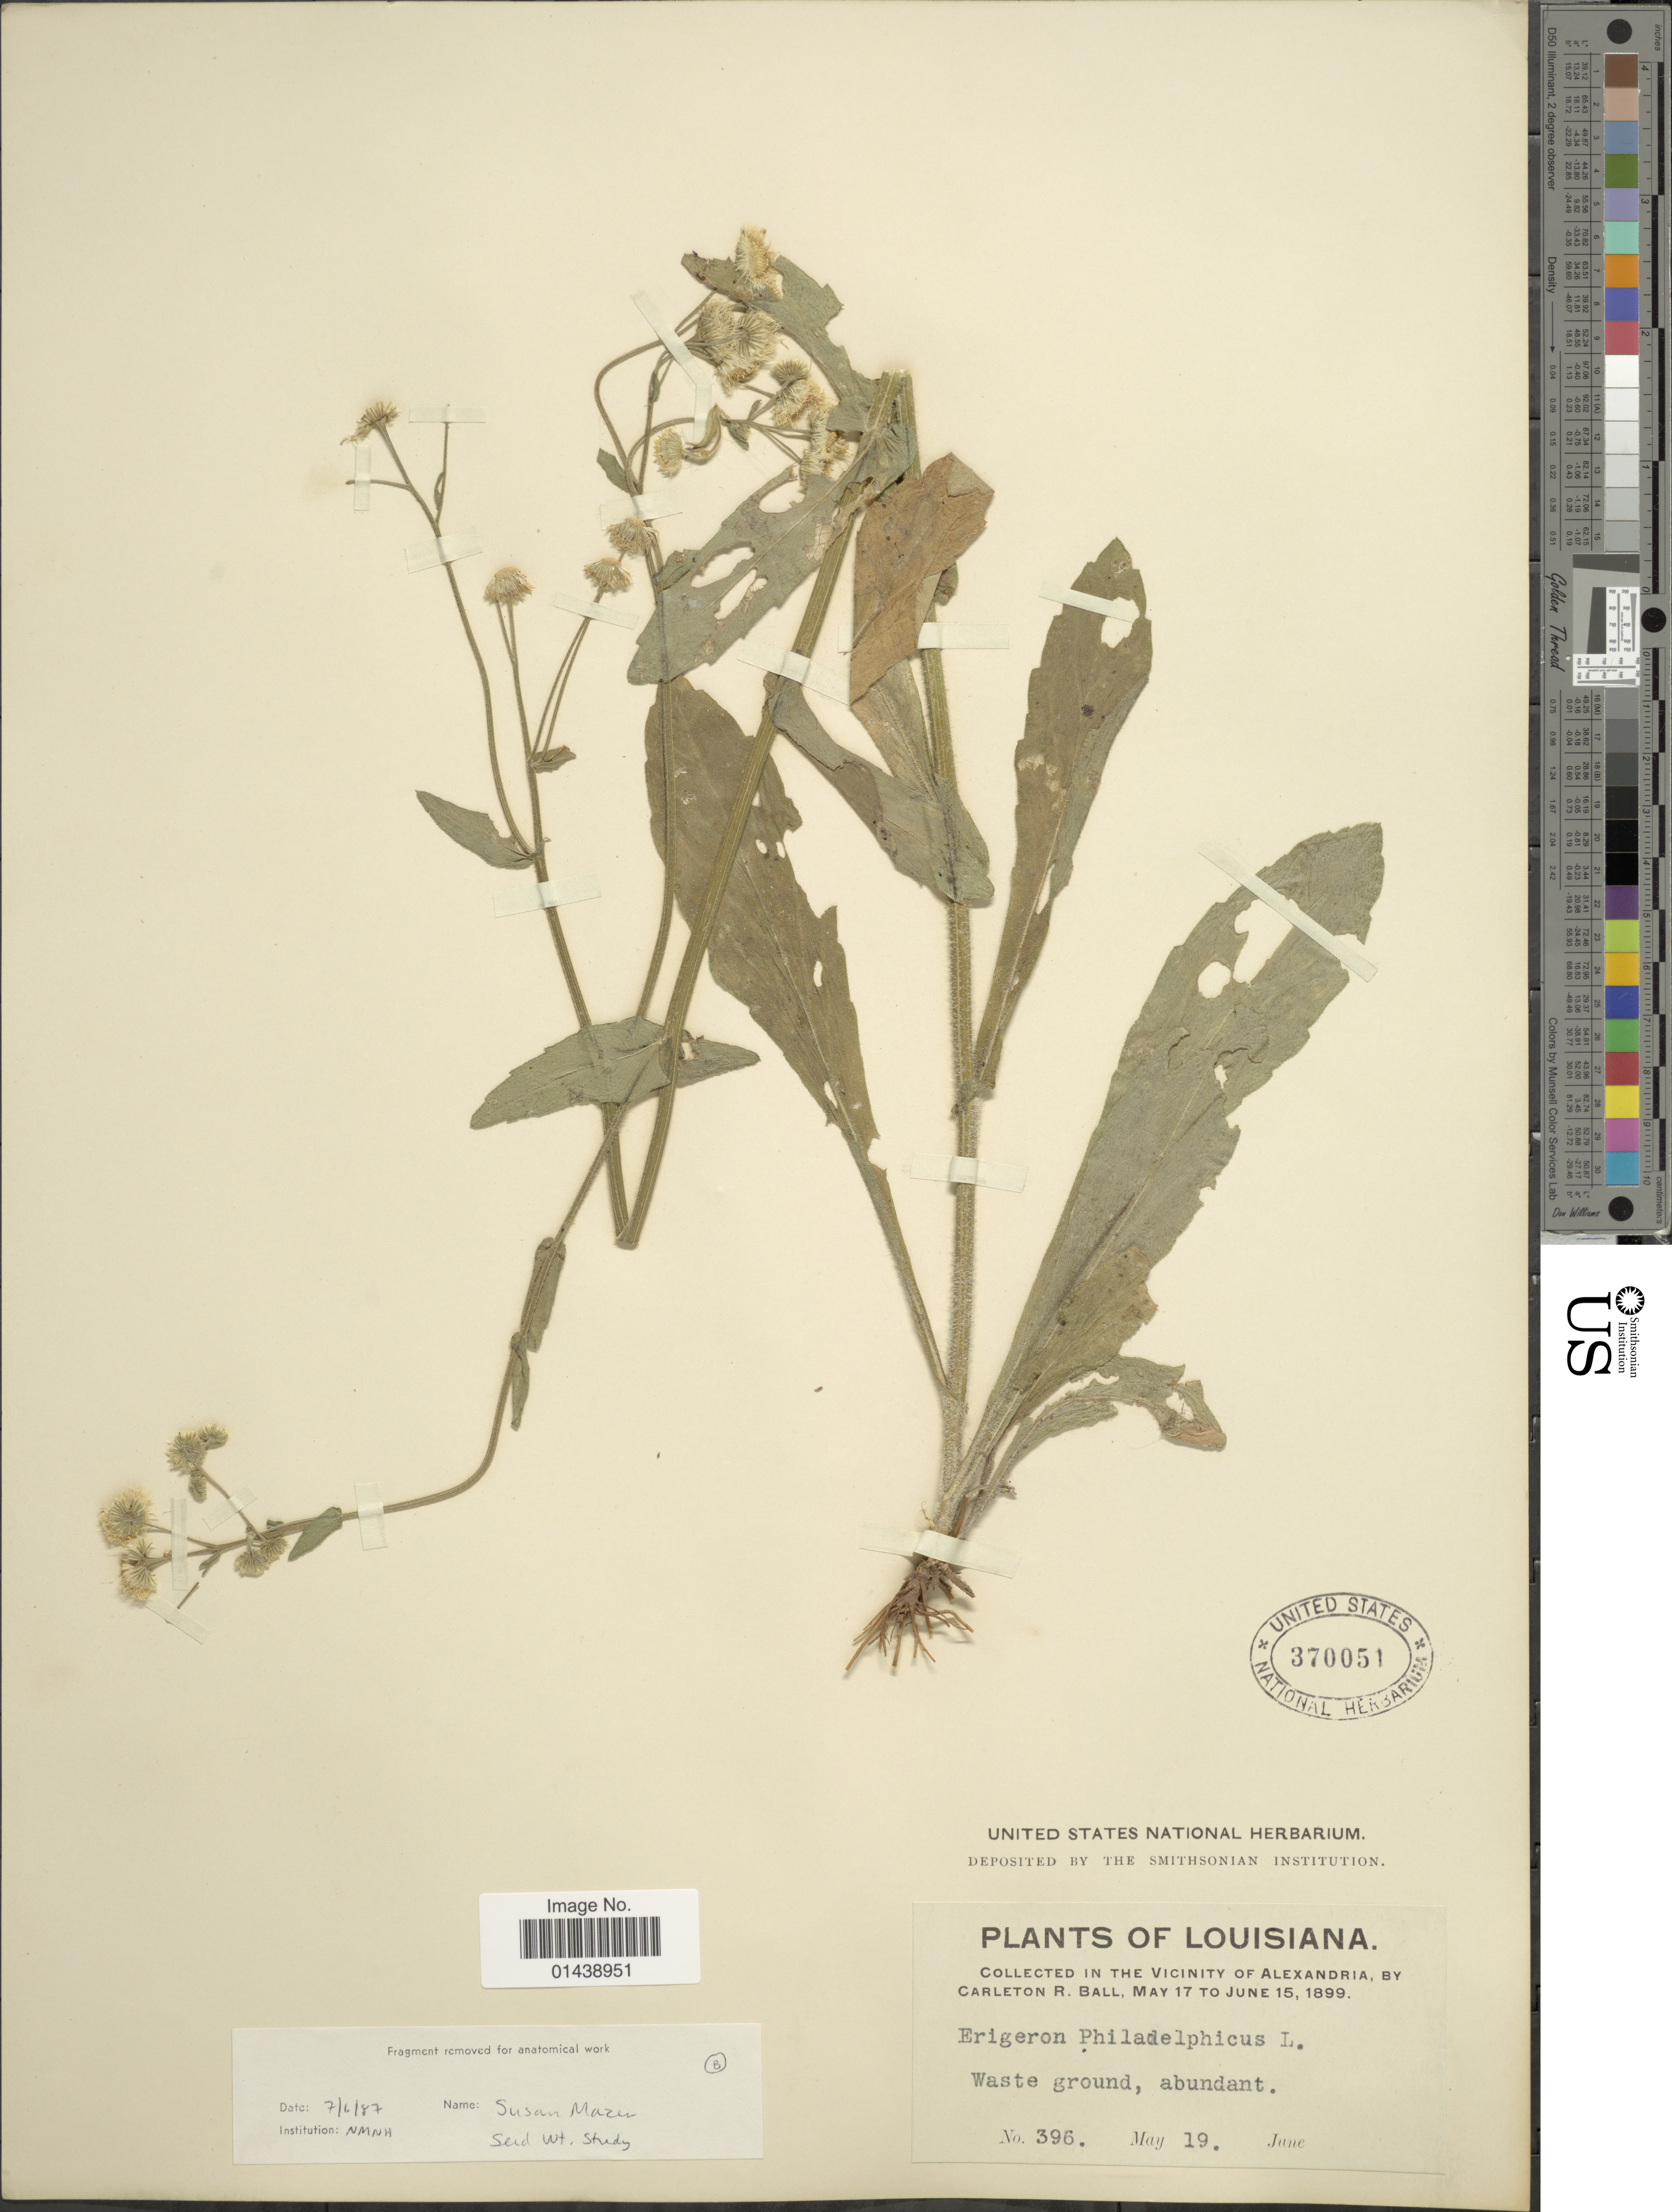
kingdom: Plantae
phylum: Tracheophyta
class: Magnoliopsida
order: Asterales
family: Asteraceae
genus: Erigeron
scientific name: Erigeron philadelphicus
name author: L.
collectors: C. R. Ball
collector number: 396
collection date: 1899-05-19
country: United States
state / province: Louisiana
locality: Vicinity of Alexandria. Waste ground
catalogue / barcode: US 370051